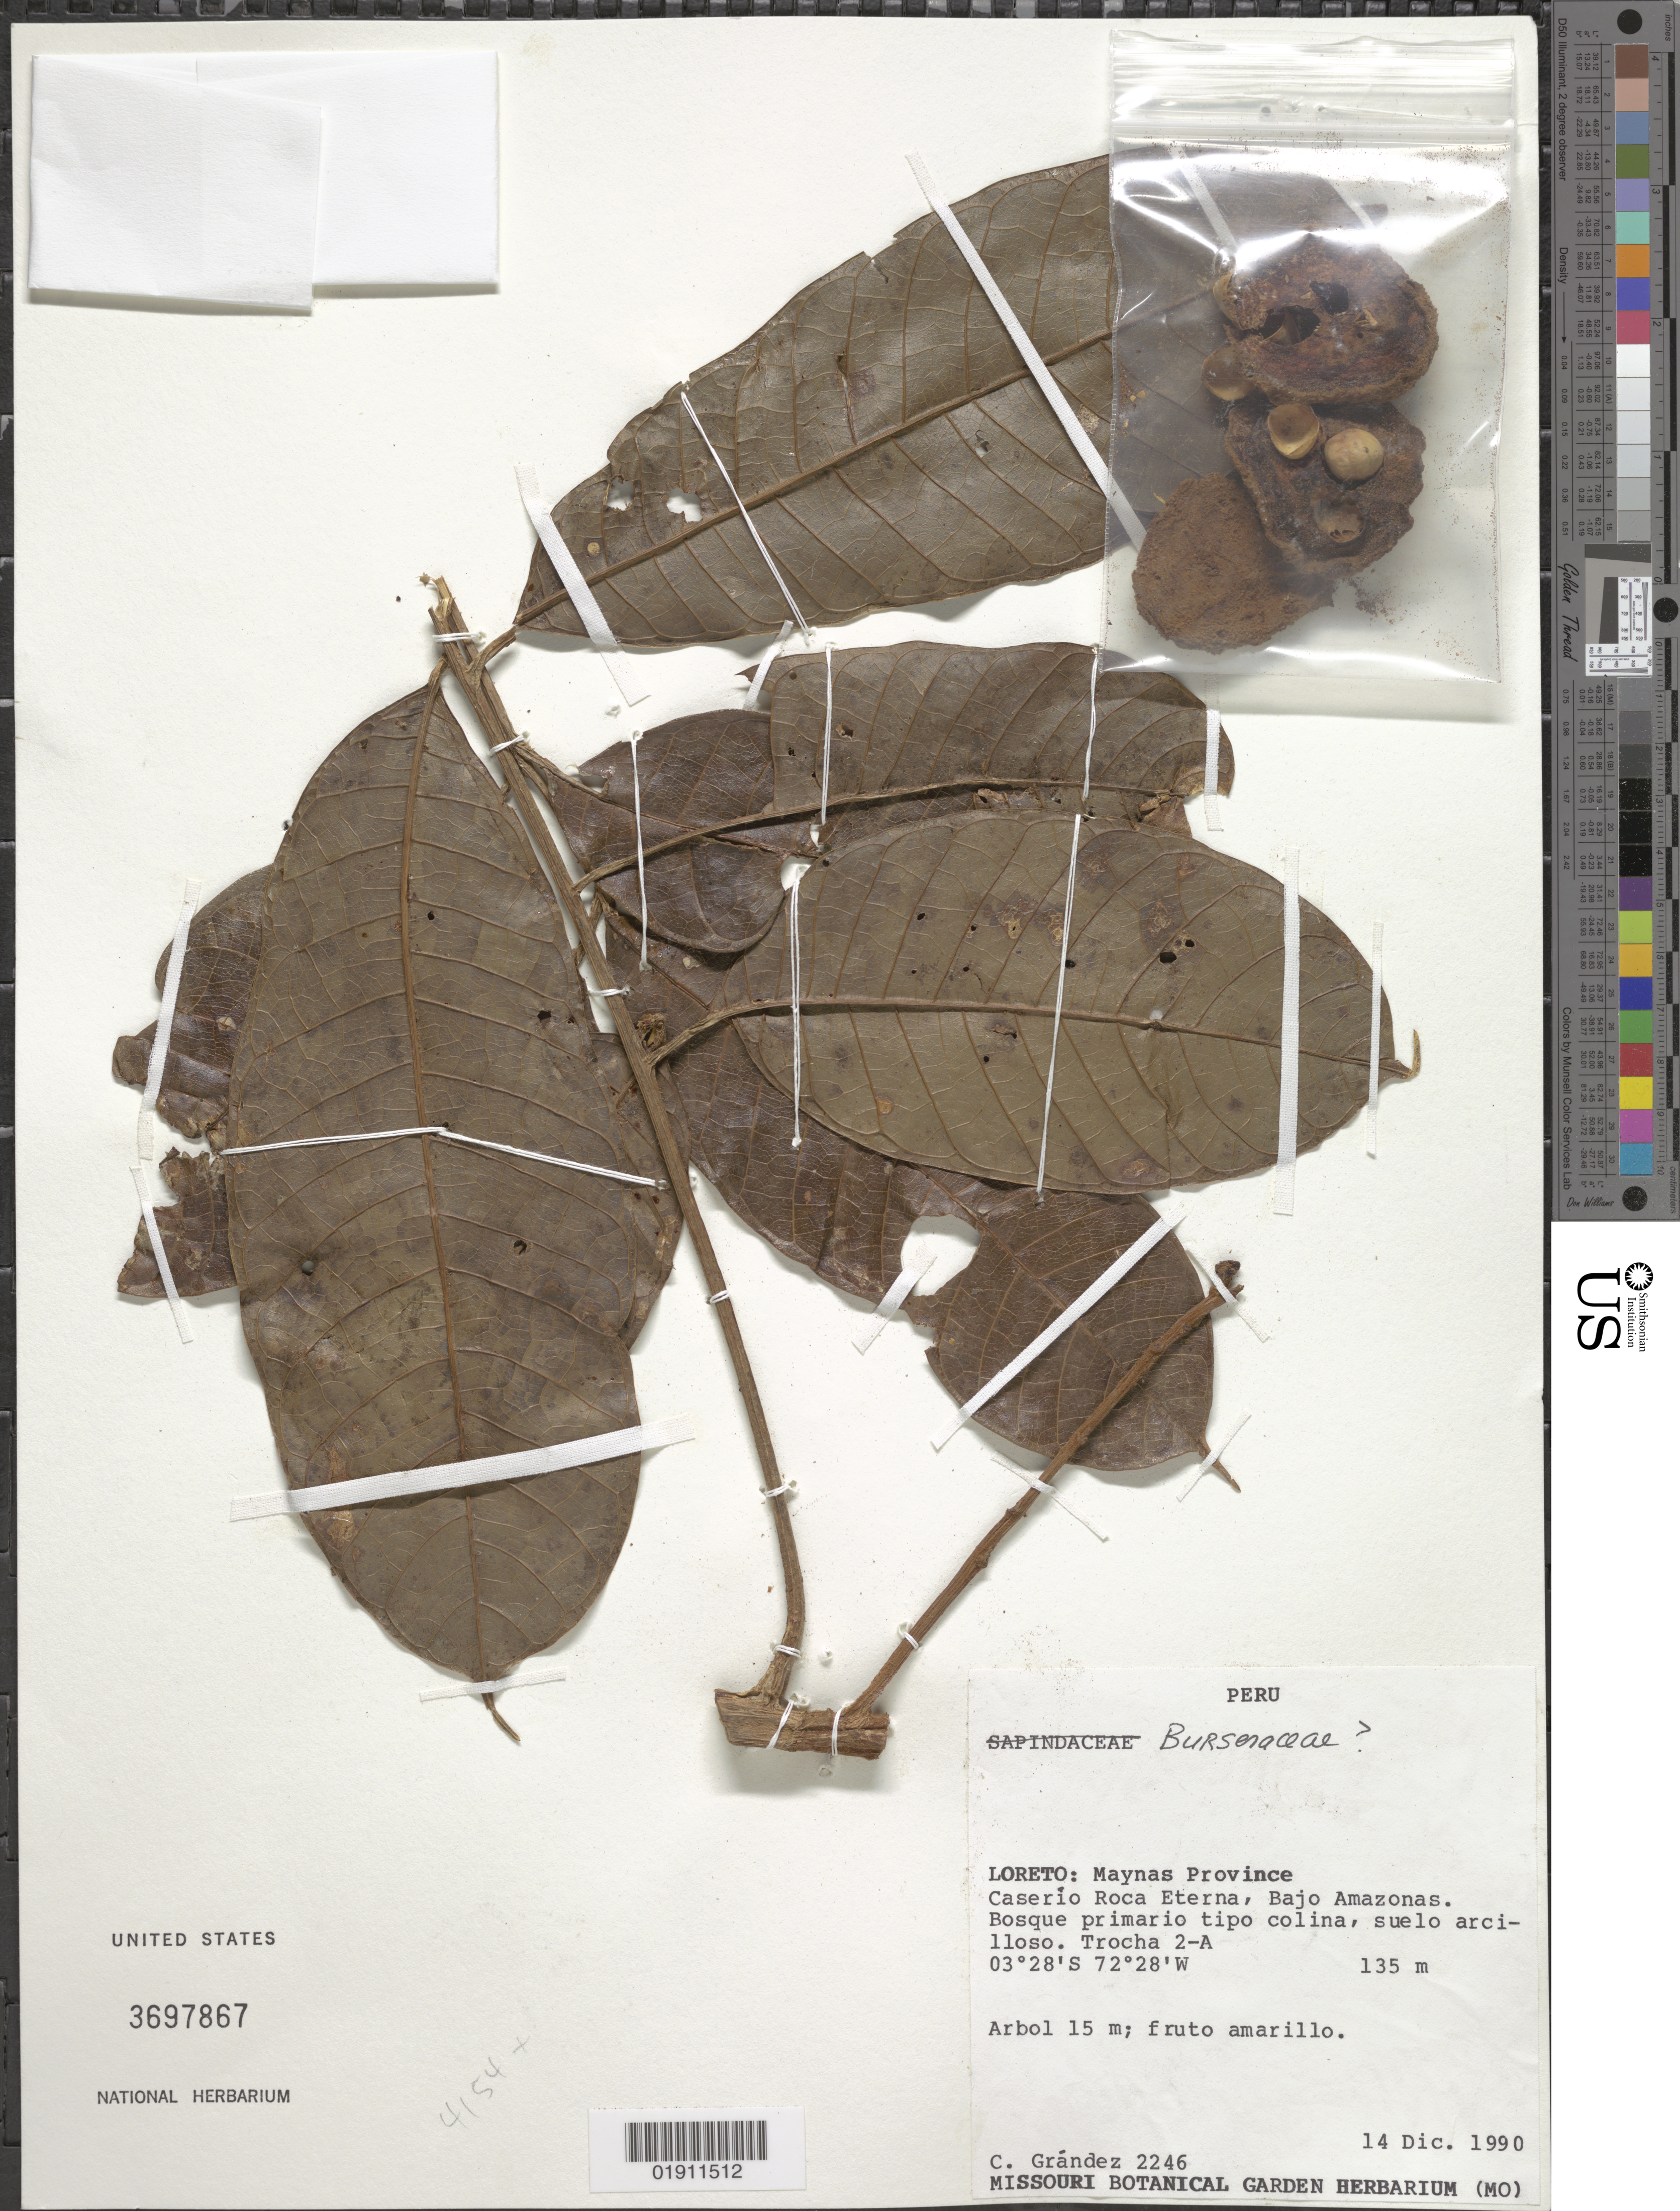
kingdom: Plantae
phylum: Tracheophyta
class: Magnoliopsida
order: Sapindales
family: Burseraceae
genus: Protium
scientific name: Protium gallosum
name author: Daly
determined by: Daly, D.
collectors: C. Grández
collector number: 2246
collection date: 1990-12-14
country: Peru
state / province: Loreto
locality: Maynas Province. Caserío Roca Eterna. Bajo Amazonas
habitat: Bosque primario tipo colina, suelo arcilloso. Trocha 2-A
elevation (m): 135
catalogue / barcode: US 3697867